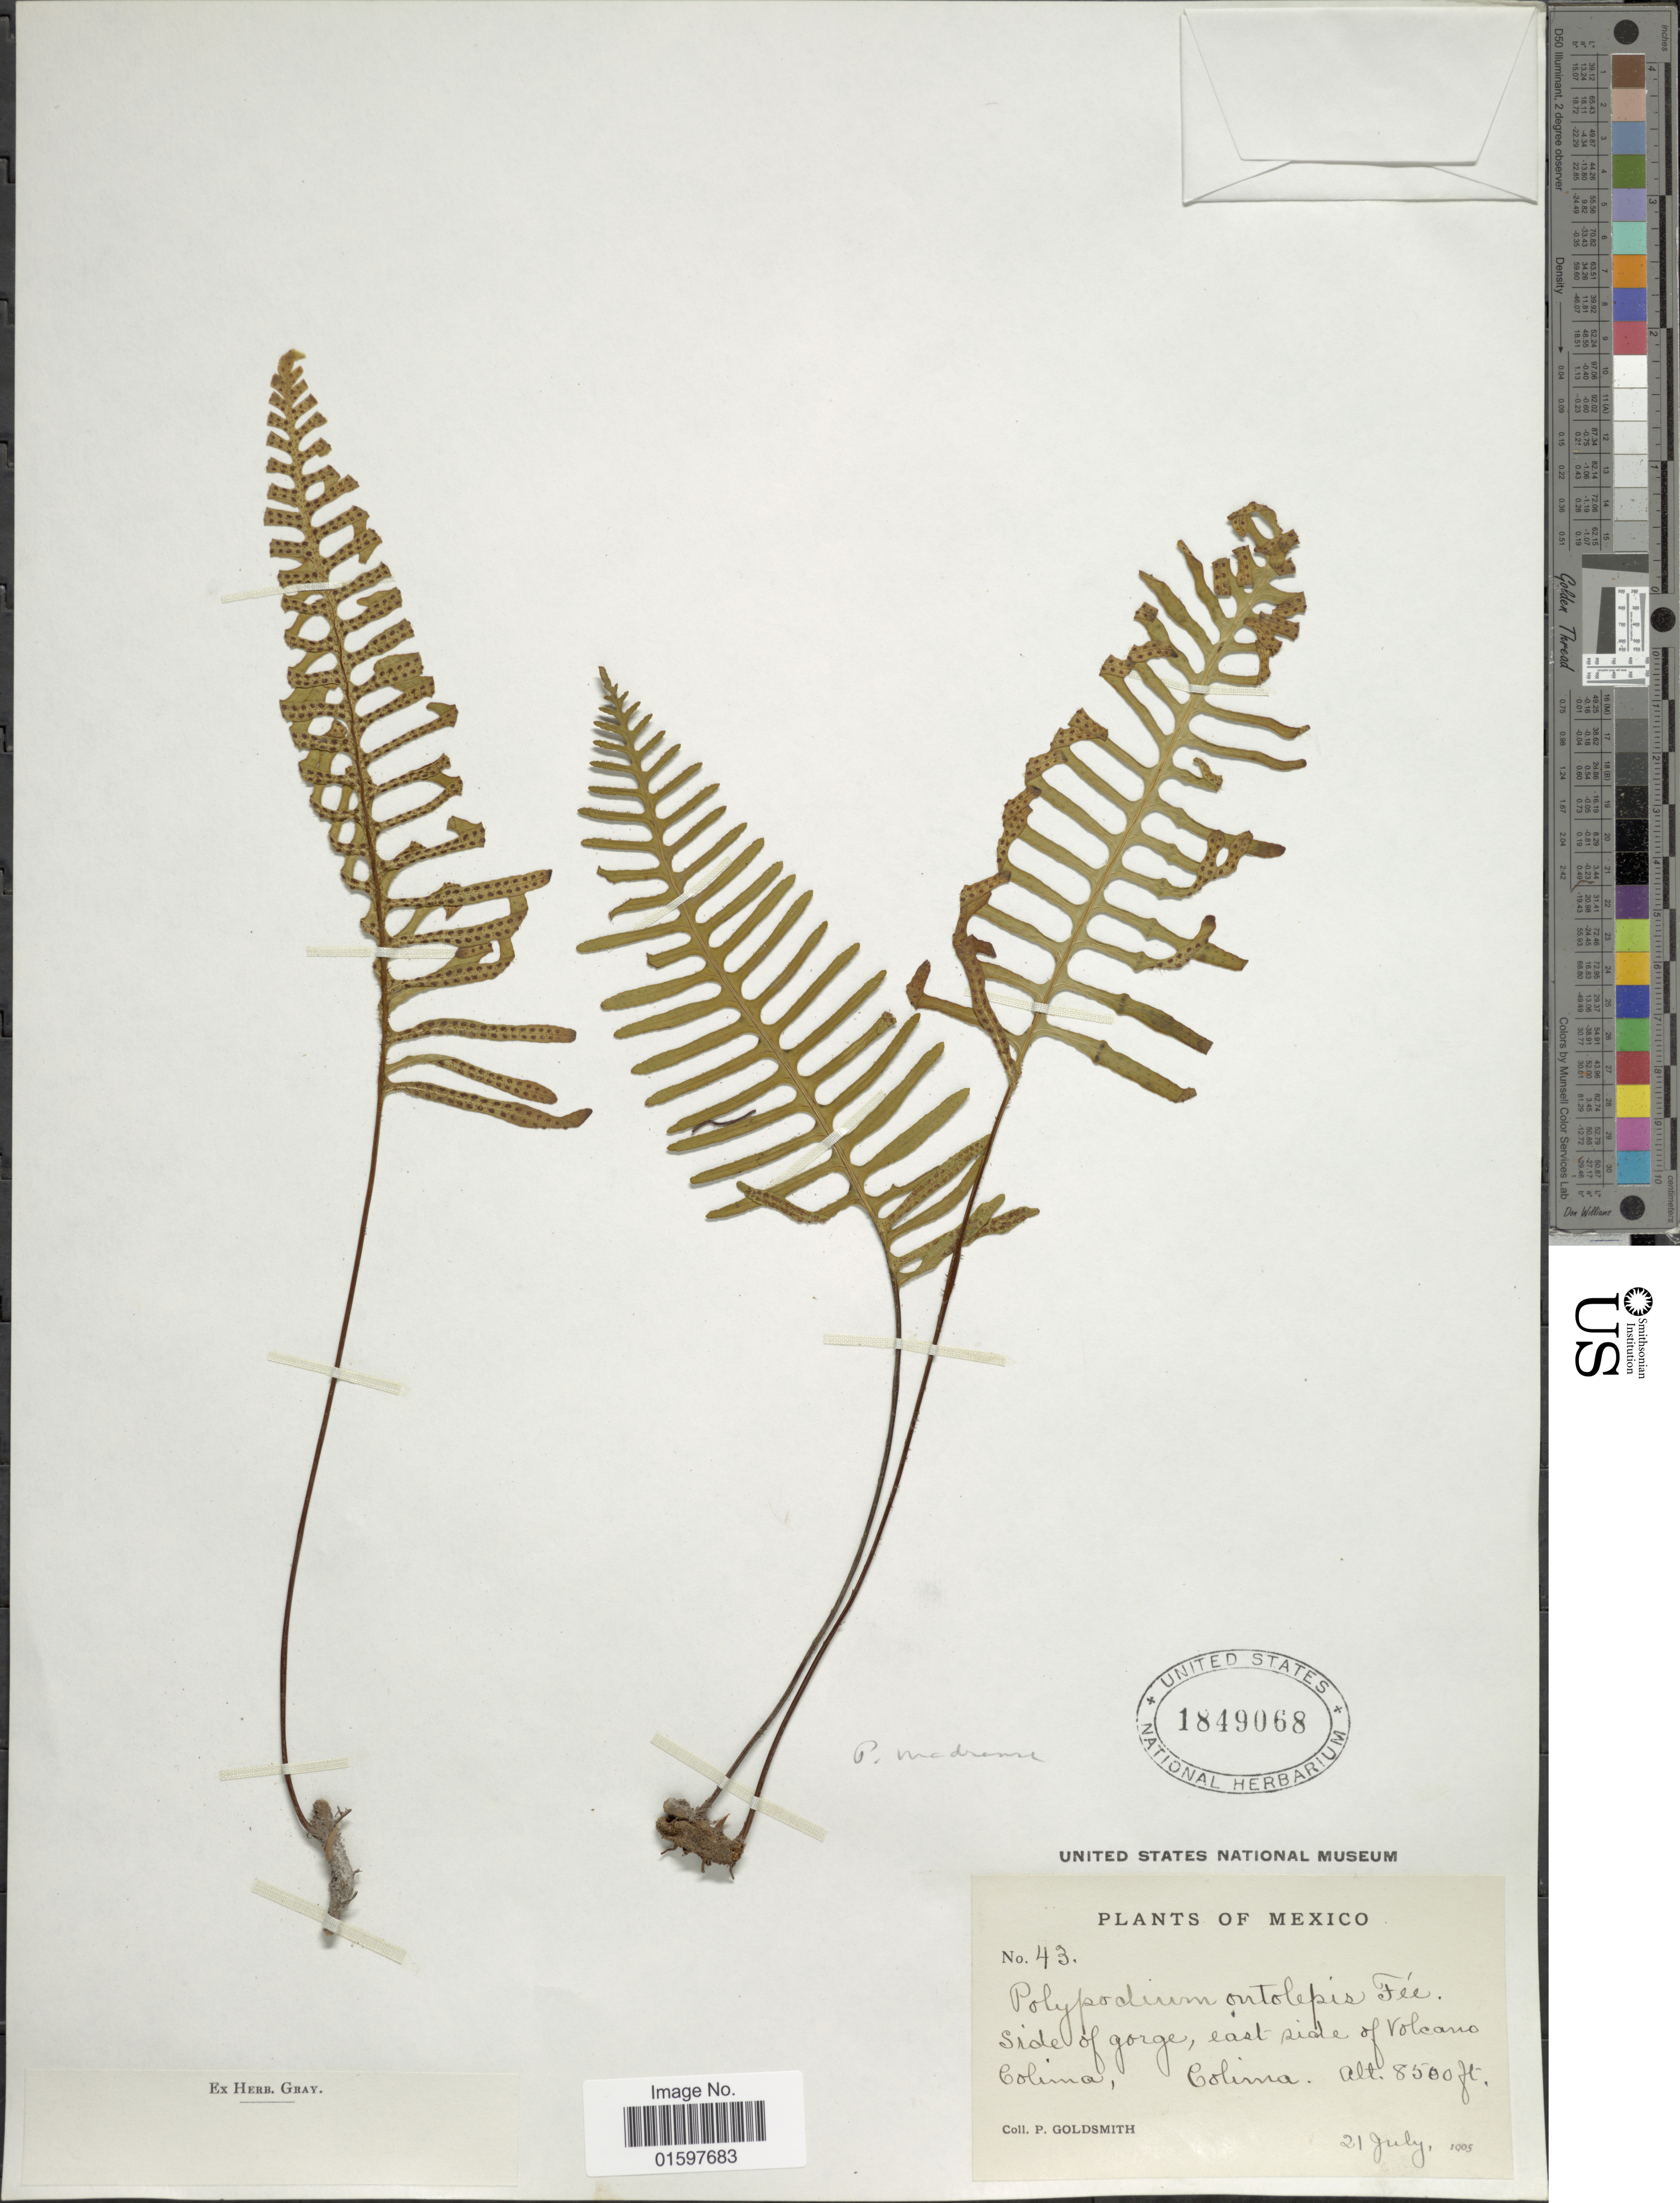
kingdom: Plantae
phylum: Tracheophyta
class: Polypodiopsida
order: Polypodiales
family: Polypodiaceae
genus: Pleopeltis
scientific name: Pleopeltis madrense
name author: (J. Sm.) A.R. Sm. & Tejero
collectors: P. Goldsmith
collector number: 43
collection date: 1905-07-21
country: Mexico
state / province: Colima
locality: Side of gorge, east side of Volcano Colima.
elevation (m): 2591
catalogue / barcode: US 1849068